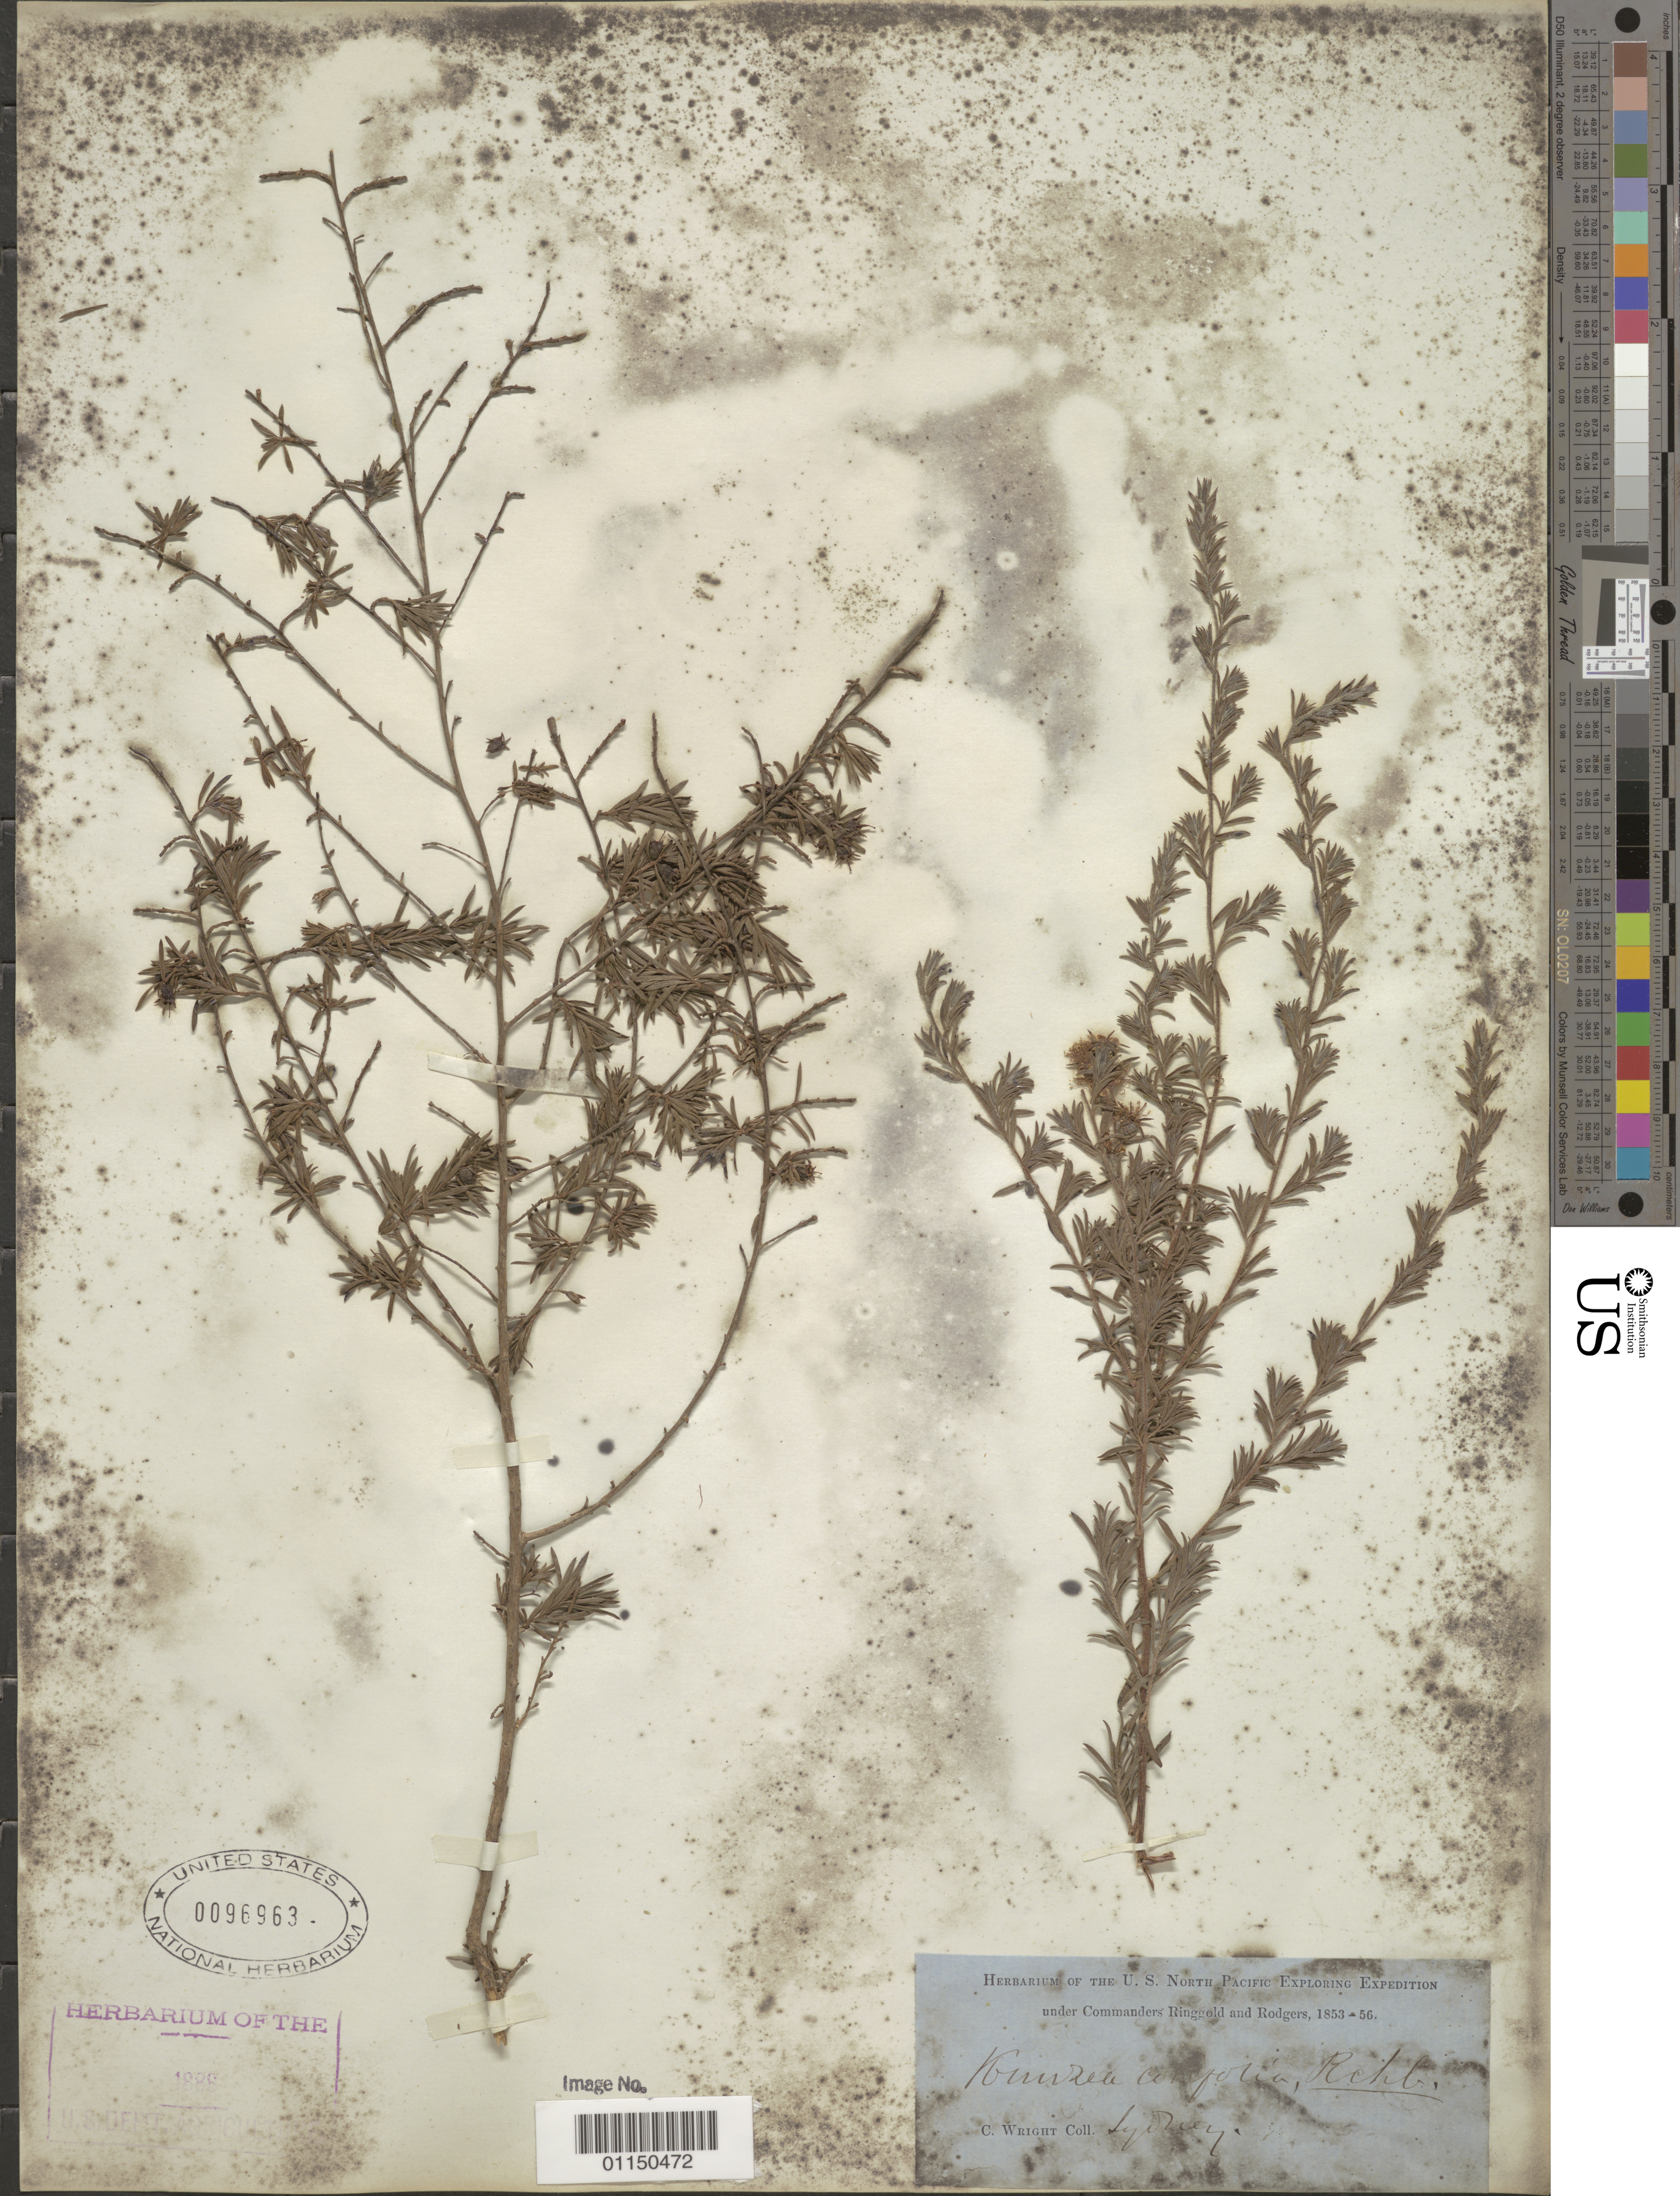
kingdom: Plantae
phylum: Tracheophyta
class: Magnoliopsida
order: Myrtales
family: Myrtaceae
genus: Kunzea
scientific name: Kunzea corifolia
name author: (Vent.) Schauer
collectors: C. Wright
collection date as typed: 1853 to -- -- 1856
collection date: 1853/1856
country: Australia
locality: Sydney.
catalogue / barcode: US 96963